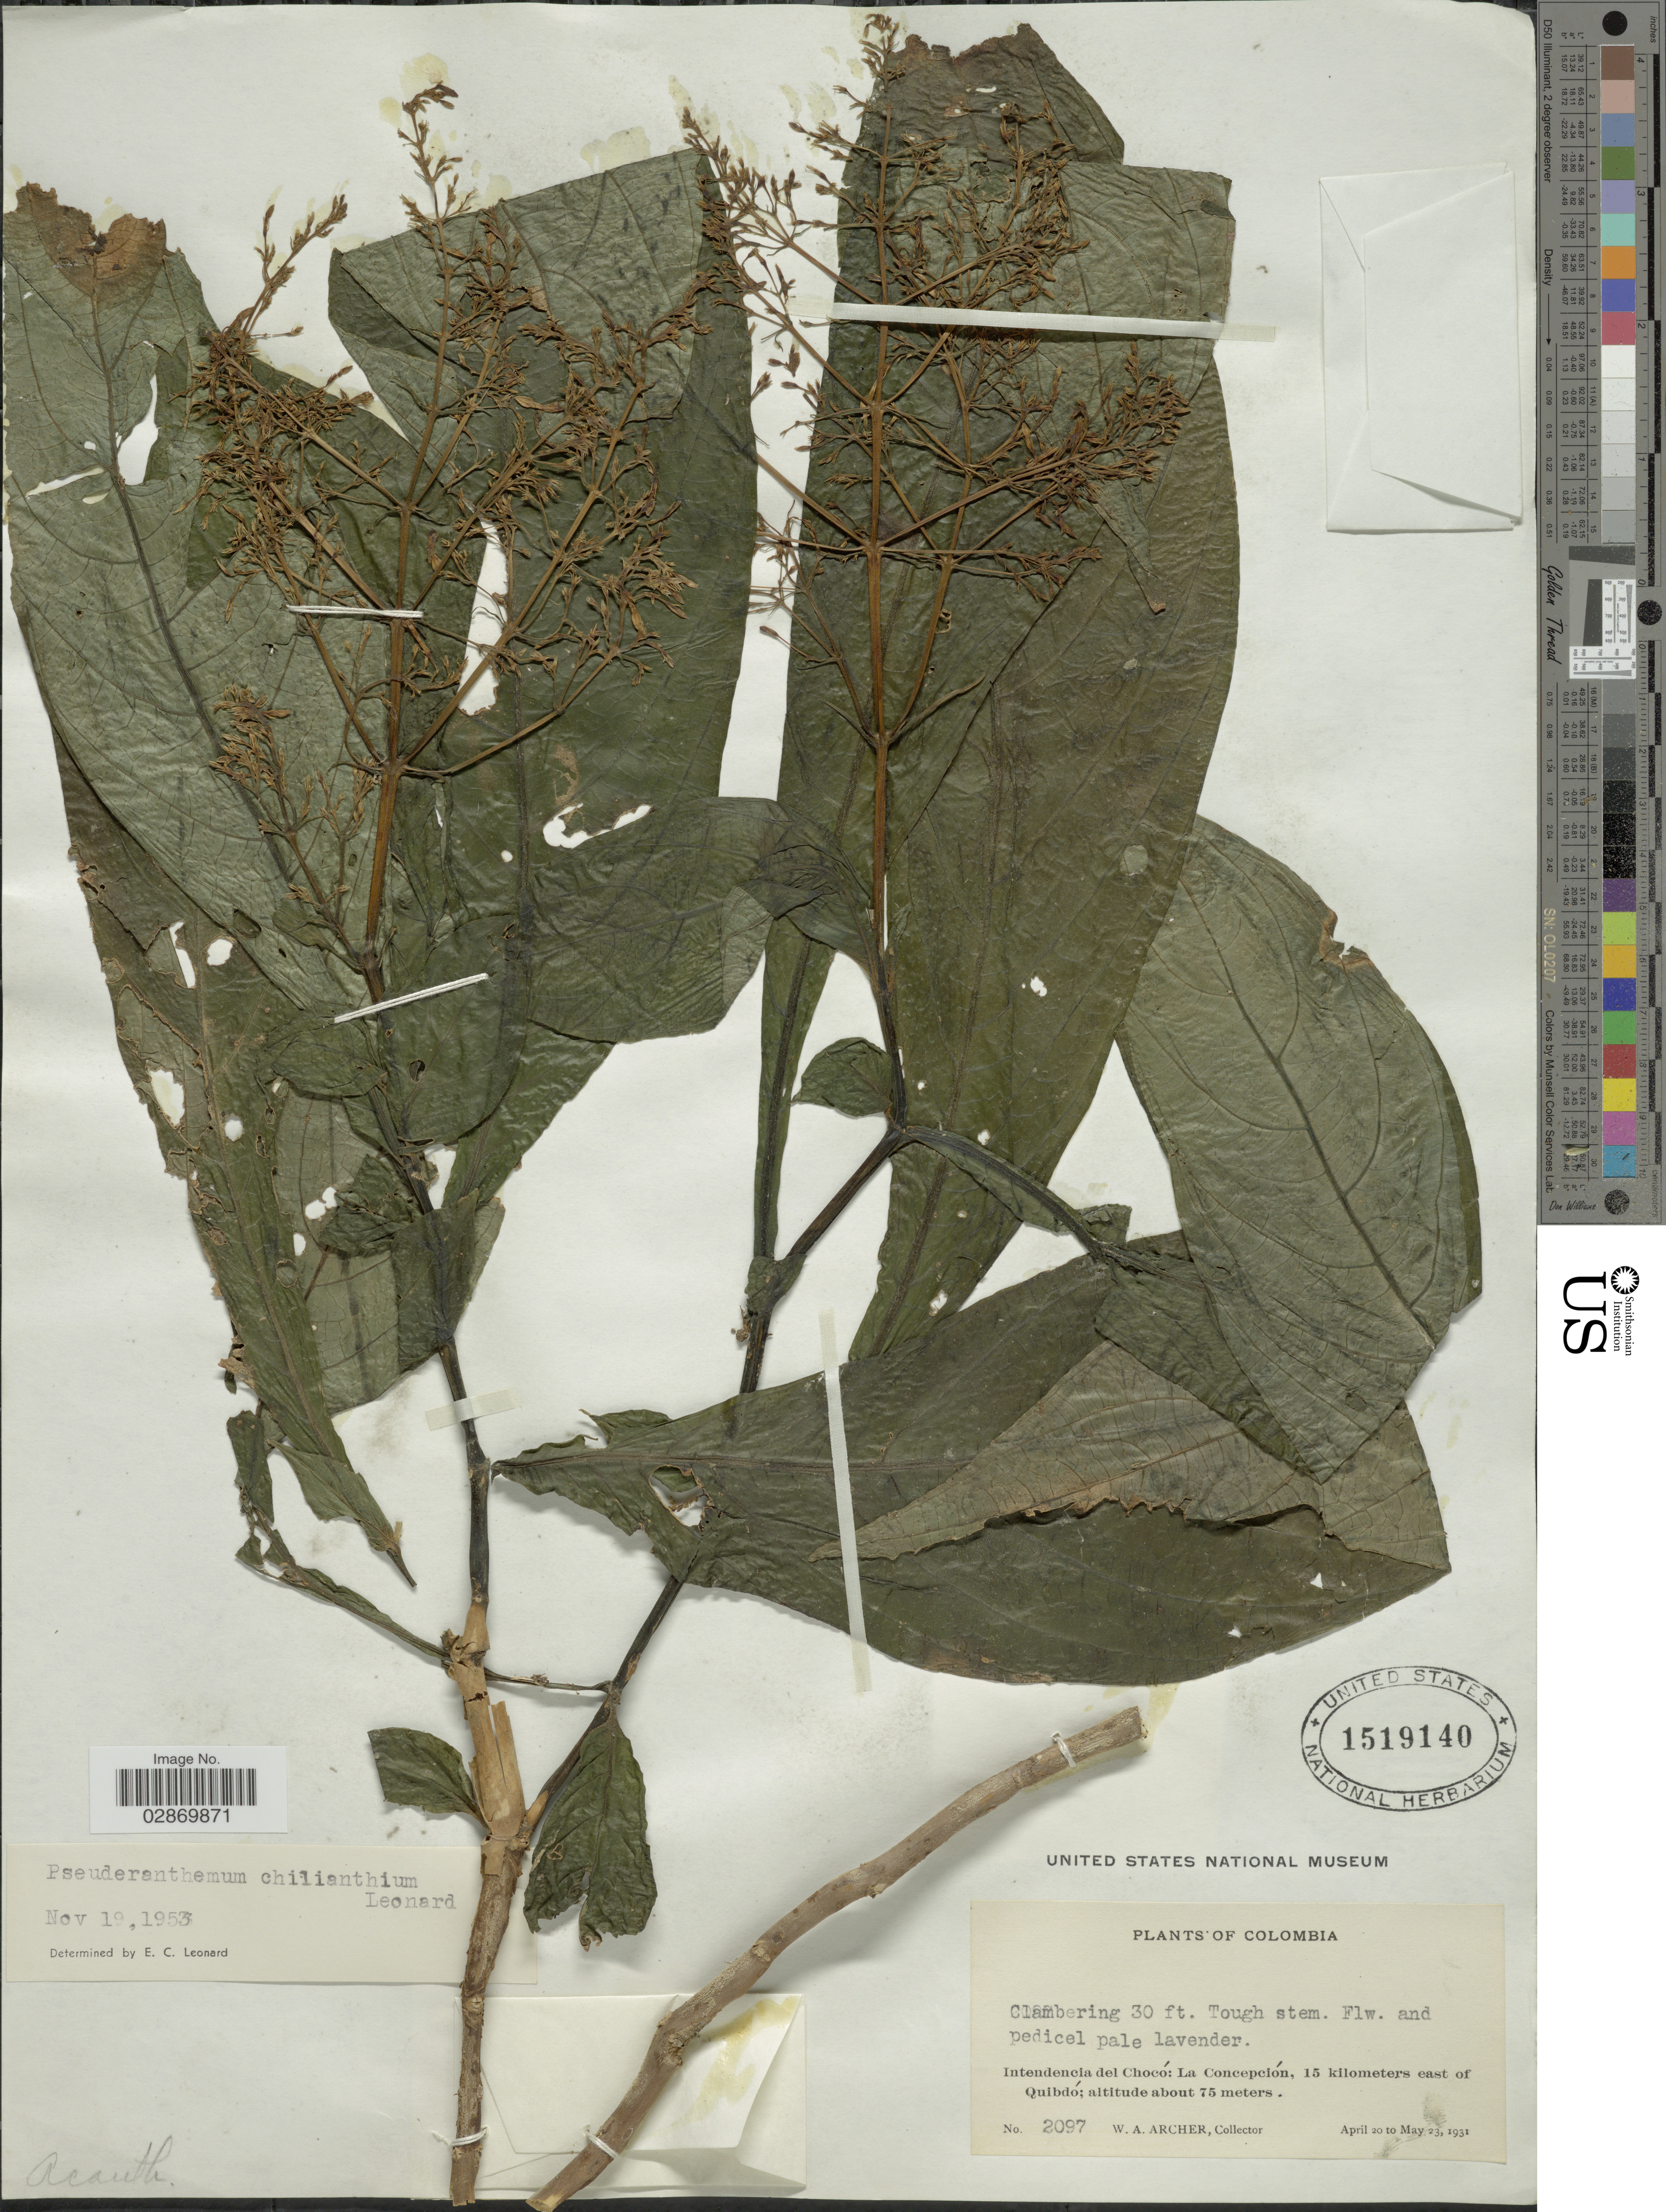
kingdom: Plantae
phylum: Tracheophyta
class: Magnoliopsida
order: Lamiales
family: Acanthaceae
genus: Pseuderanthemum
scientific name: Pseuderanthemum chilianthium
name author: Leonard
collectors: W. Archer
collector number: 2097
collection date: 1931-04-20/1931-05-23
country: Colombia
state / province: Chocó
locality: Intendencia del Chocó, La Concepción, 15 kilometers east of Quibdó.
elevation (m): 75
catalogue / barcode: US 1519140